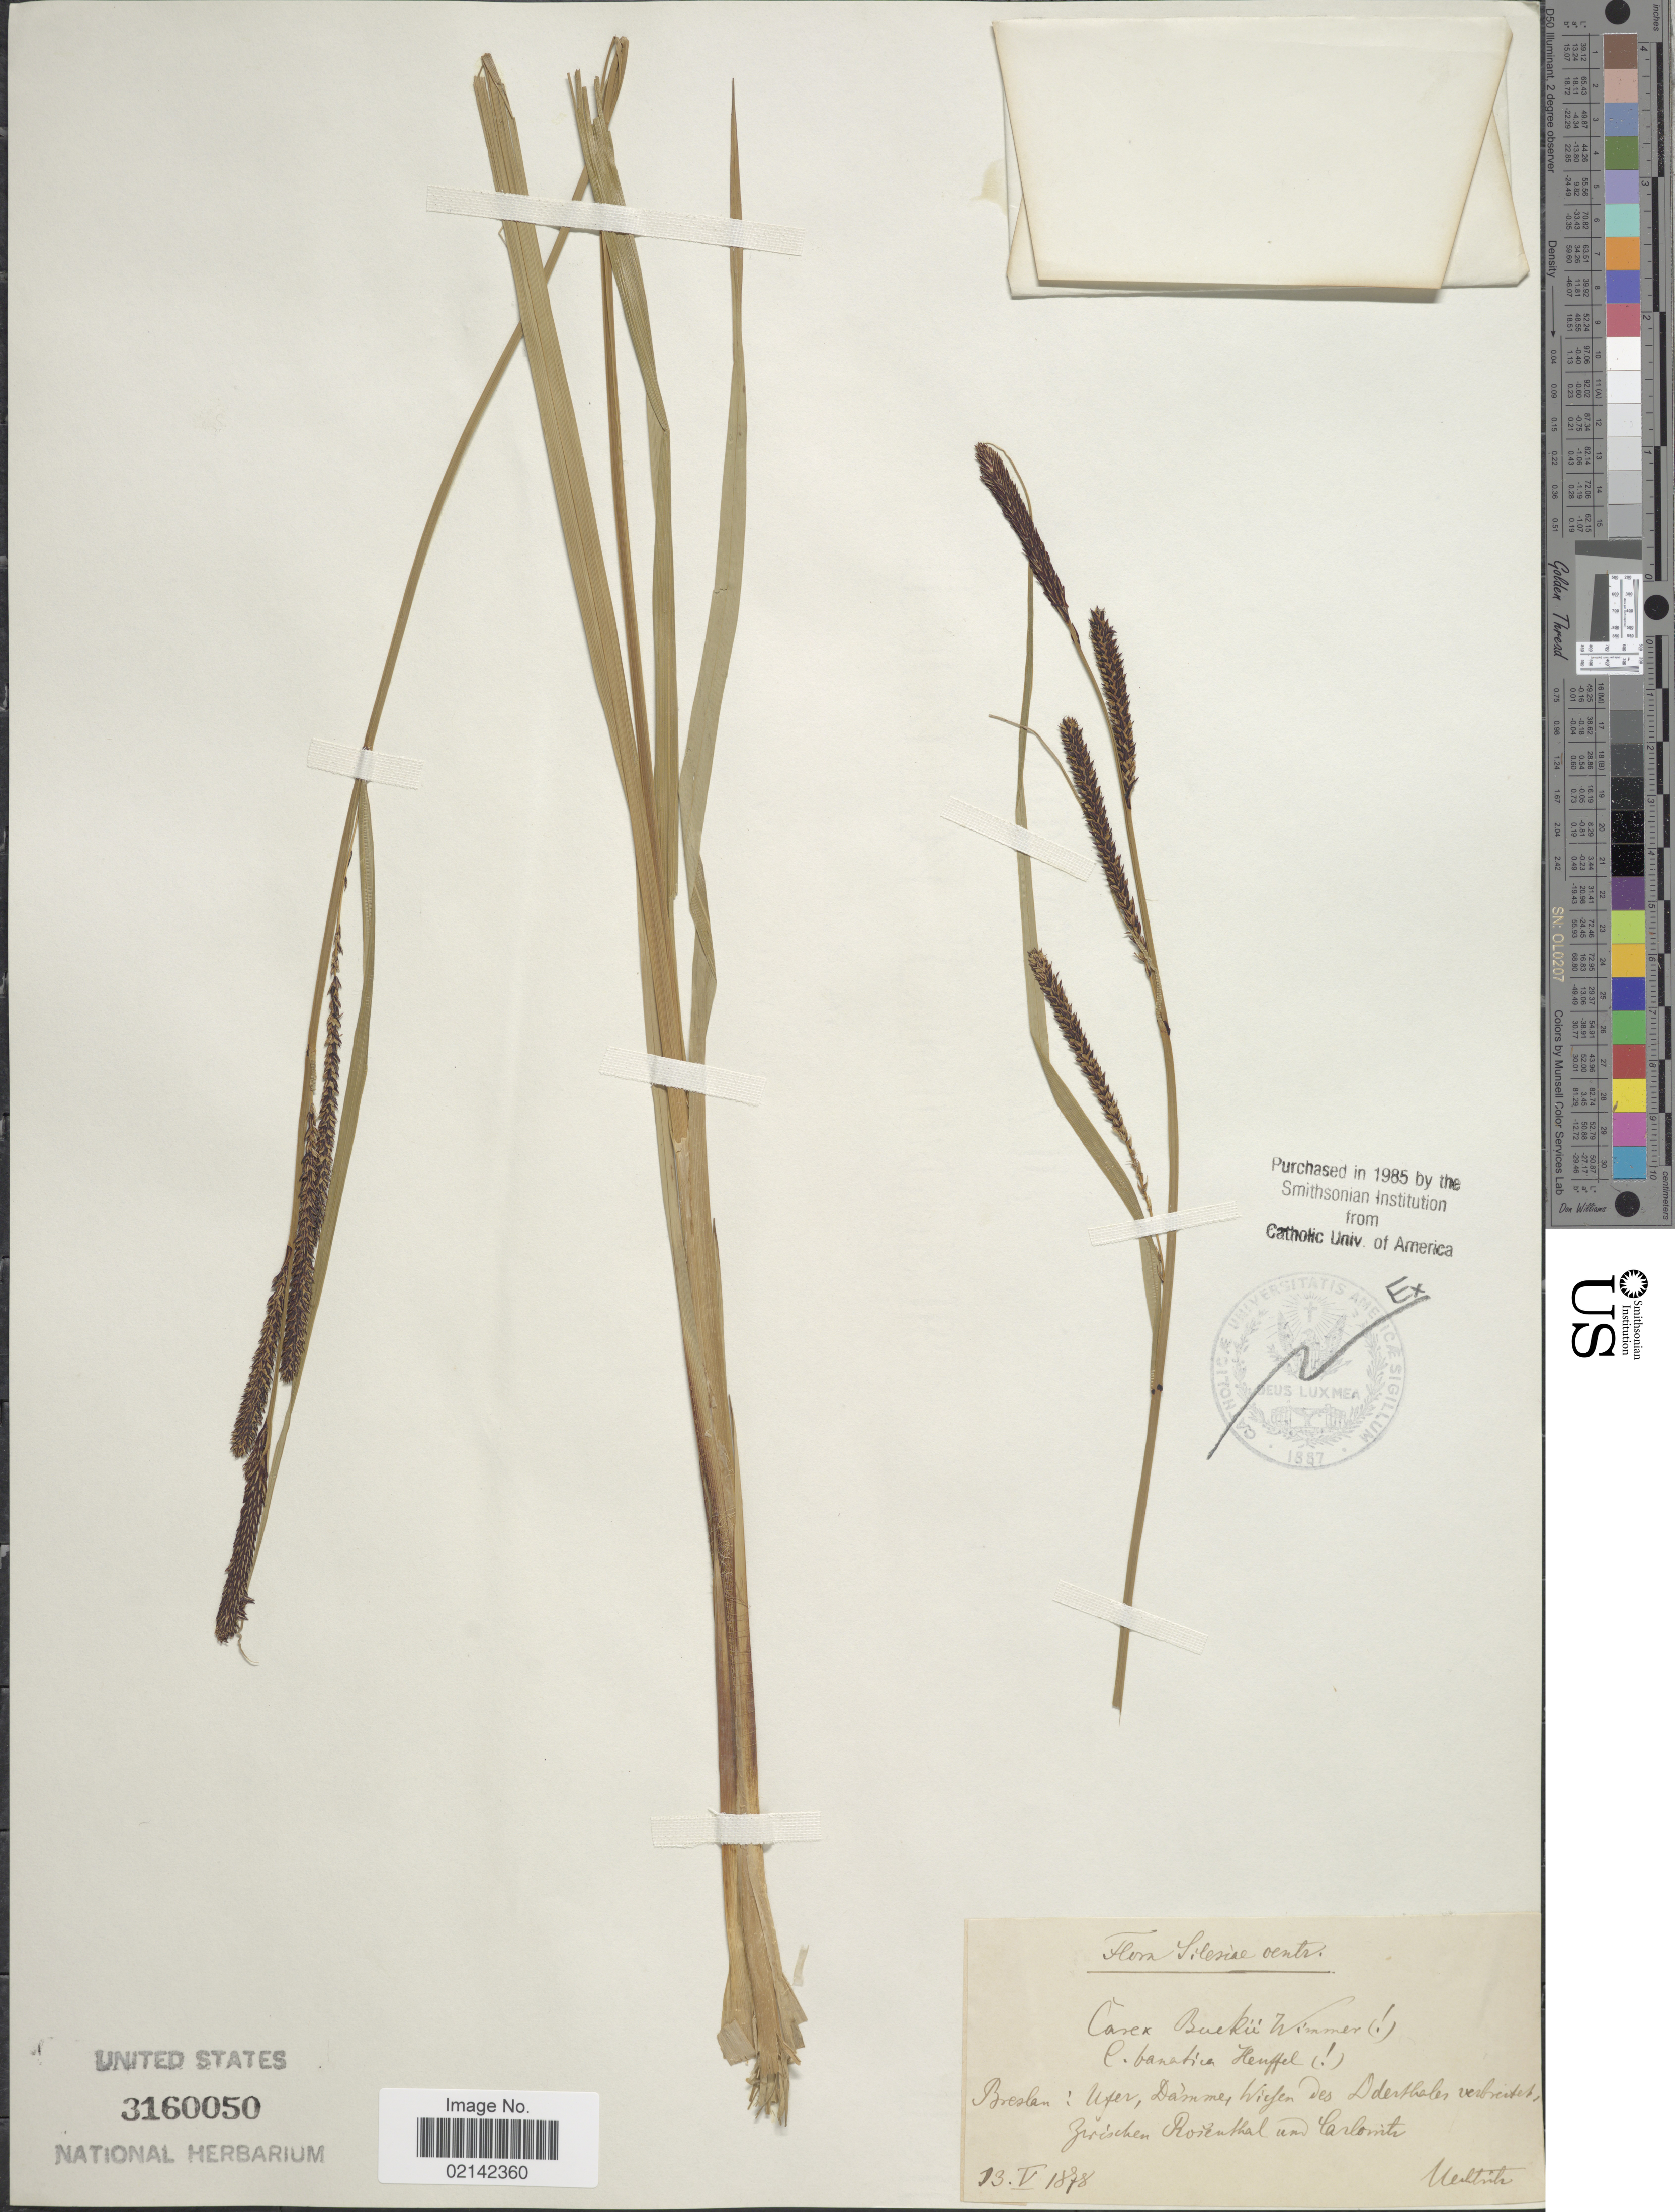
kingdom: Plantae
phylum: Tracheophyta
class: Liliopsida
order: Poales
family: Cyperaceae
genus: Carex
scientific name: Carex buekii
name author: Wimm.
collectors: Uechtritz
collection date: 1878-05-13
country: Poland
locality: Silesiae centr. Breslau: Ufer, Damme Wiesen des Oderthaler verbreitet, Zwischen Rosenthal und Carlowitz [interpreted]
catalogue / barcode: US 3160050